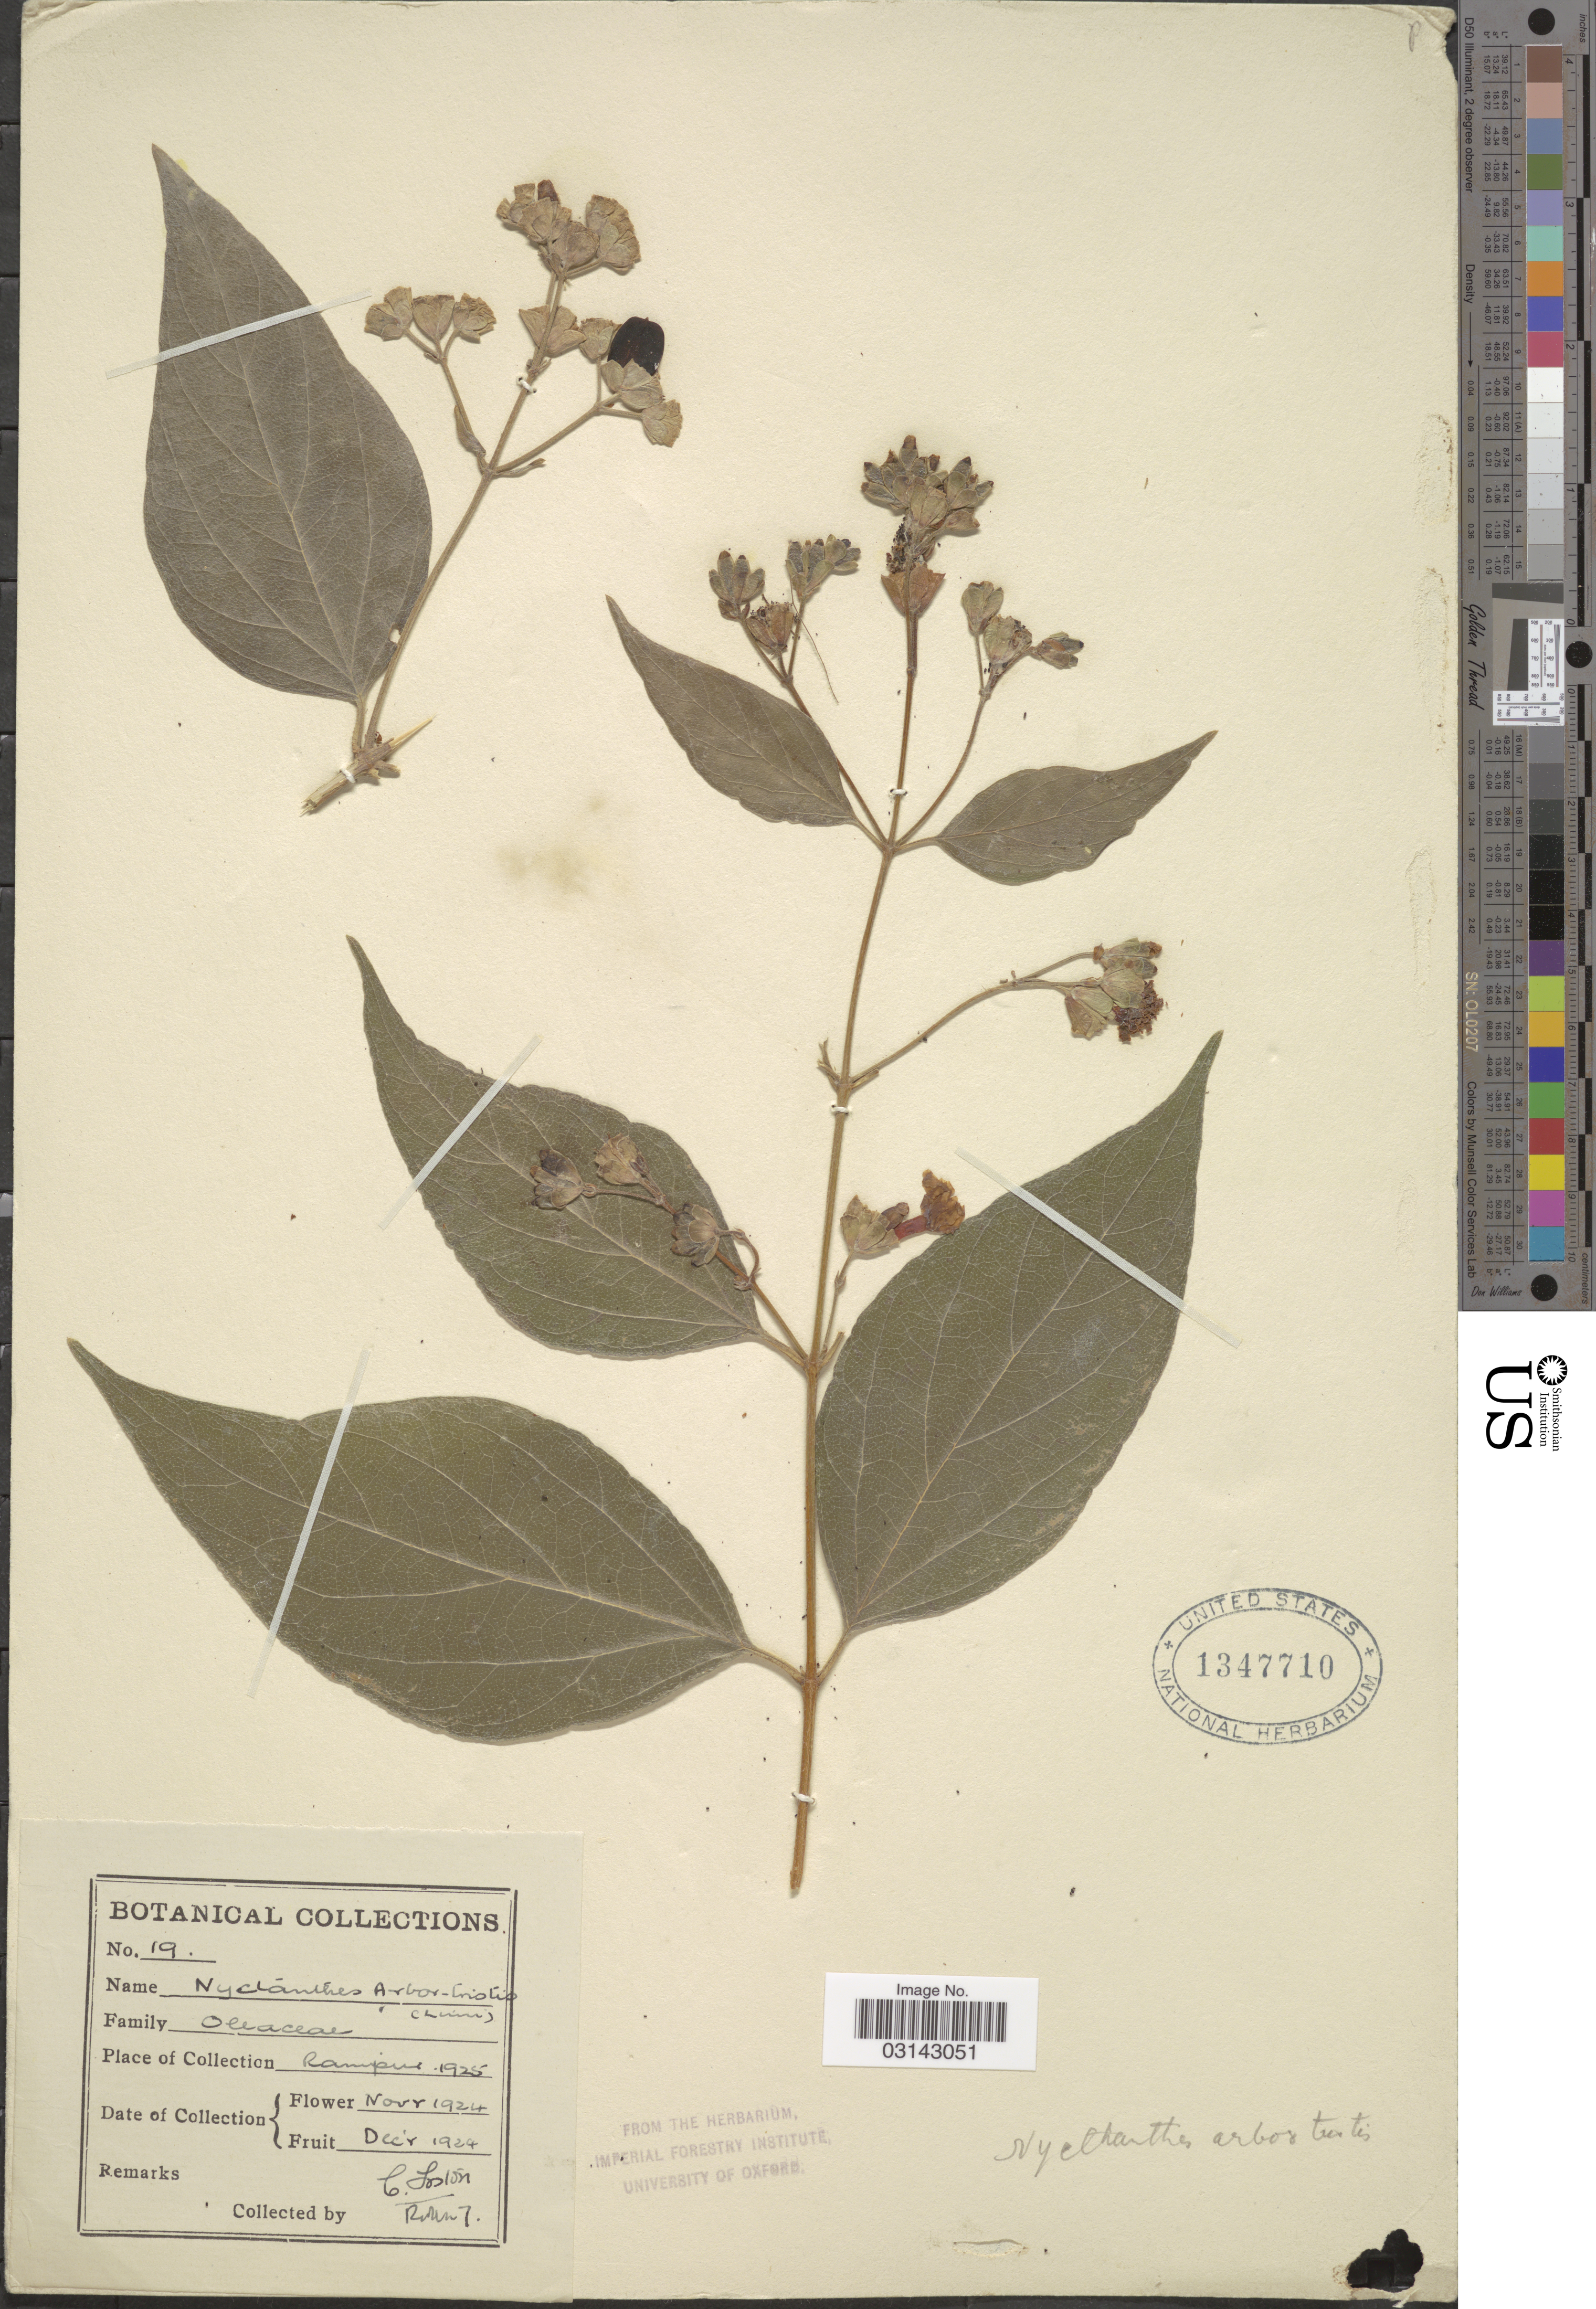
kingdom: Plantae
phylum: Tracheophyta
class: Magnoliopsida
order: Lamiales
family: Oleaceae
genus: Nyctanthes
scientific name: Nyctanthes arbor-tristis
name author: L.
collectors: Collector illegible & J. Rollin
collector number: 19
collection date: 1925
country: Pakistan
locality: Ranipur.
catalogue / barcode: US 1347710